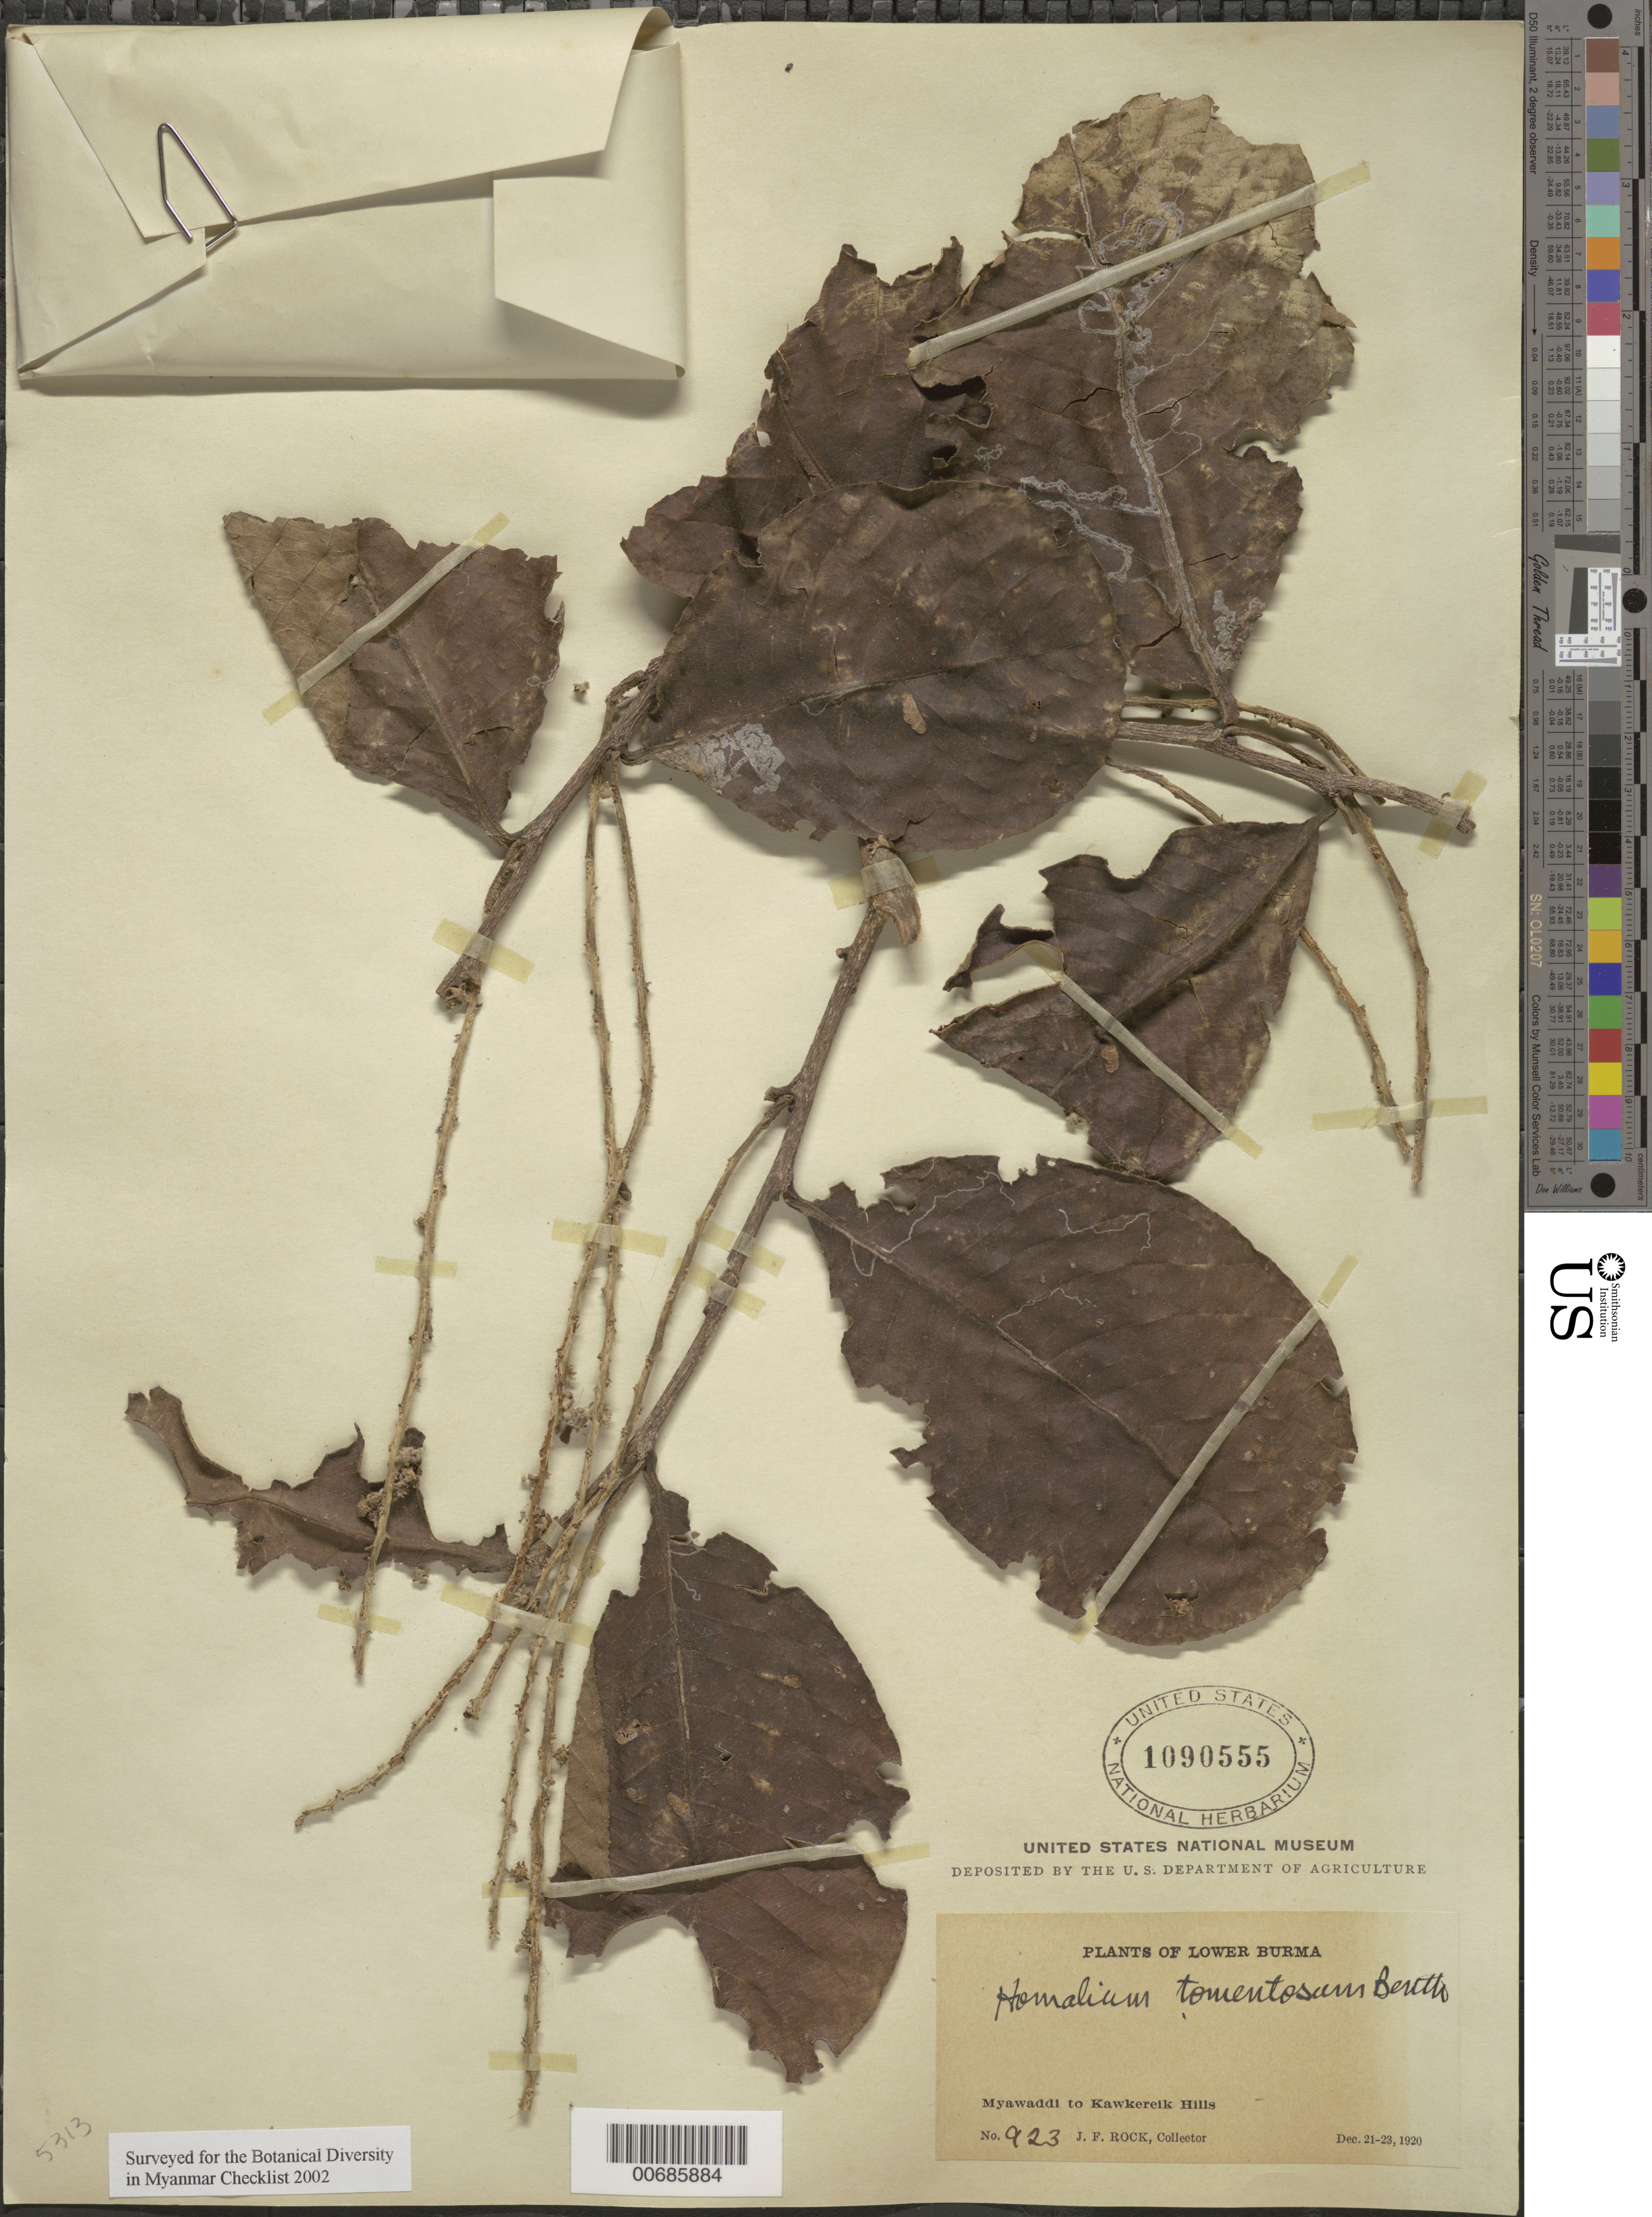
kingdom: Plantae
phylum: Tracheophyta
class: Magnoliopsida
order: Malpighiales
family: Salicaceae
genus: Homalium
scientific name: Homalium tomentosum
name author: (Vent.) Benth.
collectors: J. F. Rock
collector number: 923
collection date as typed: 21 Dec 1920 to 23 Dec 1920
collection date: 1920-12-21/1920-12-23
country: Myanmar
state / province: Kawthule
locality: Myawaddi to Kawkereik Hills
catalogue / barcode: US 1090555